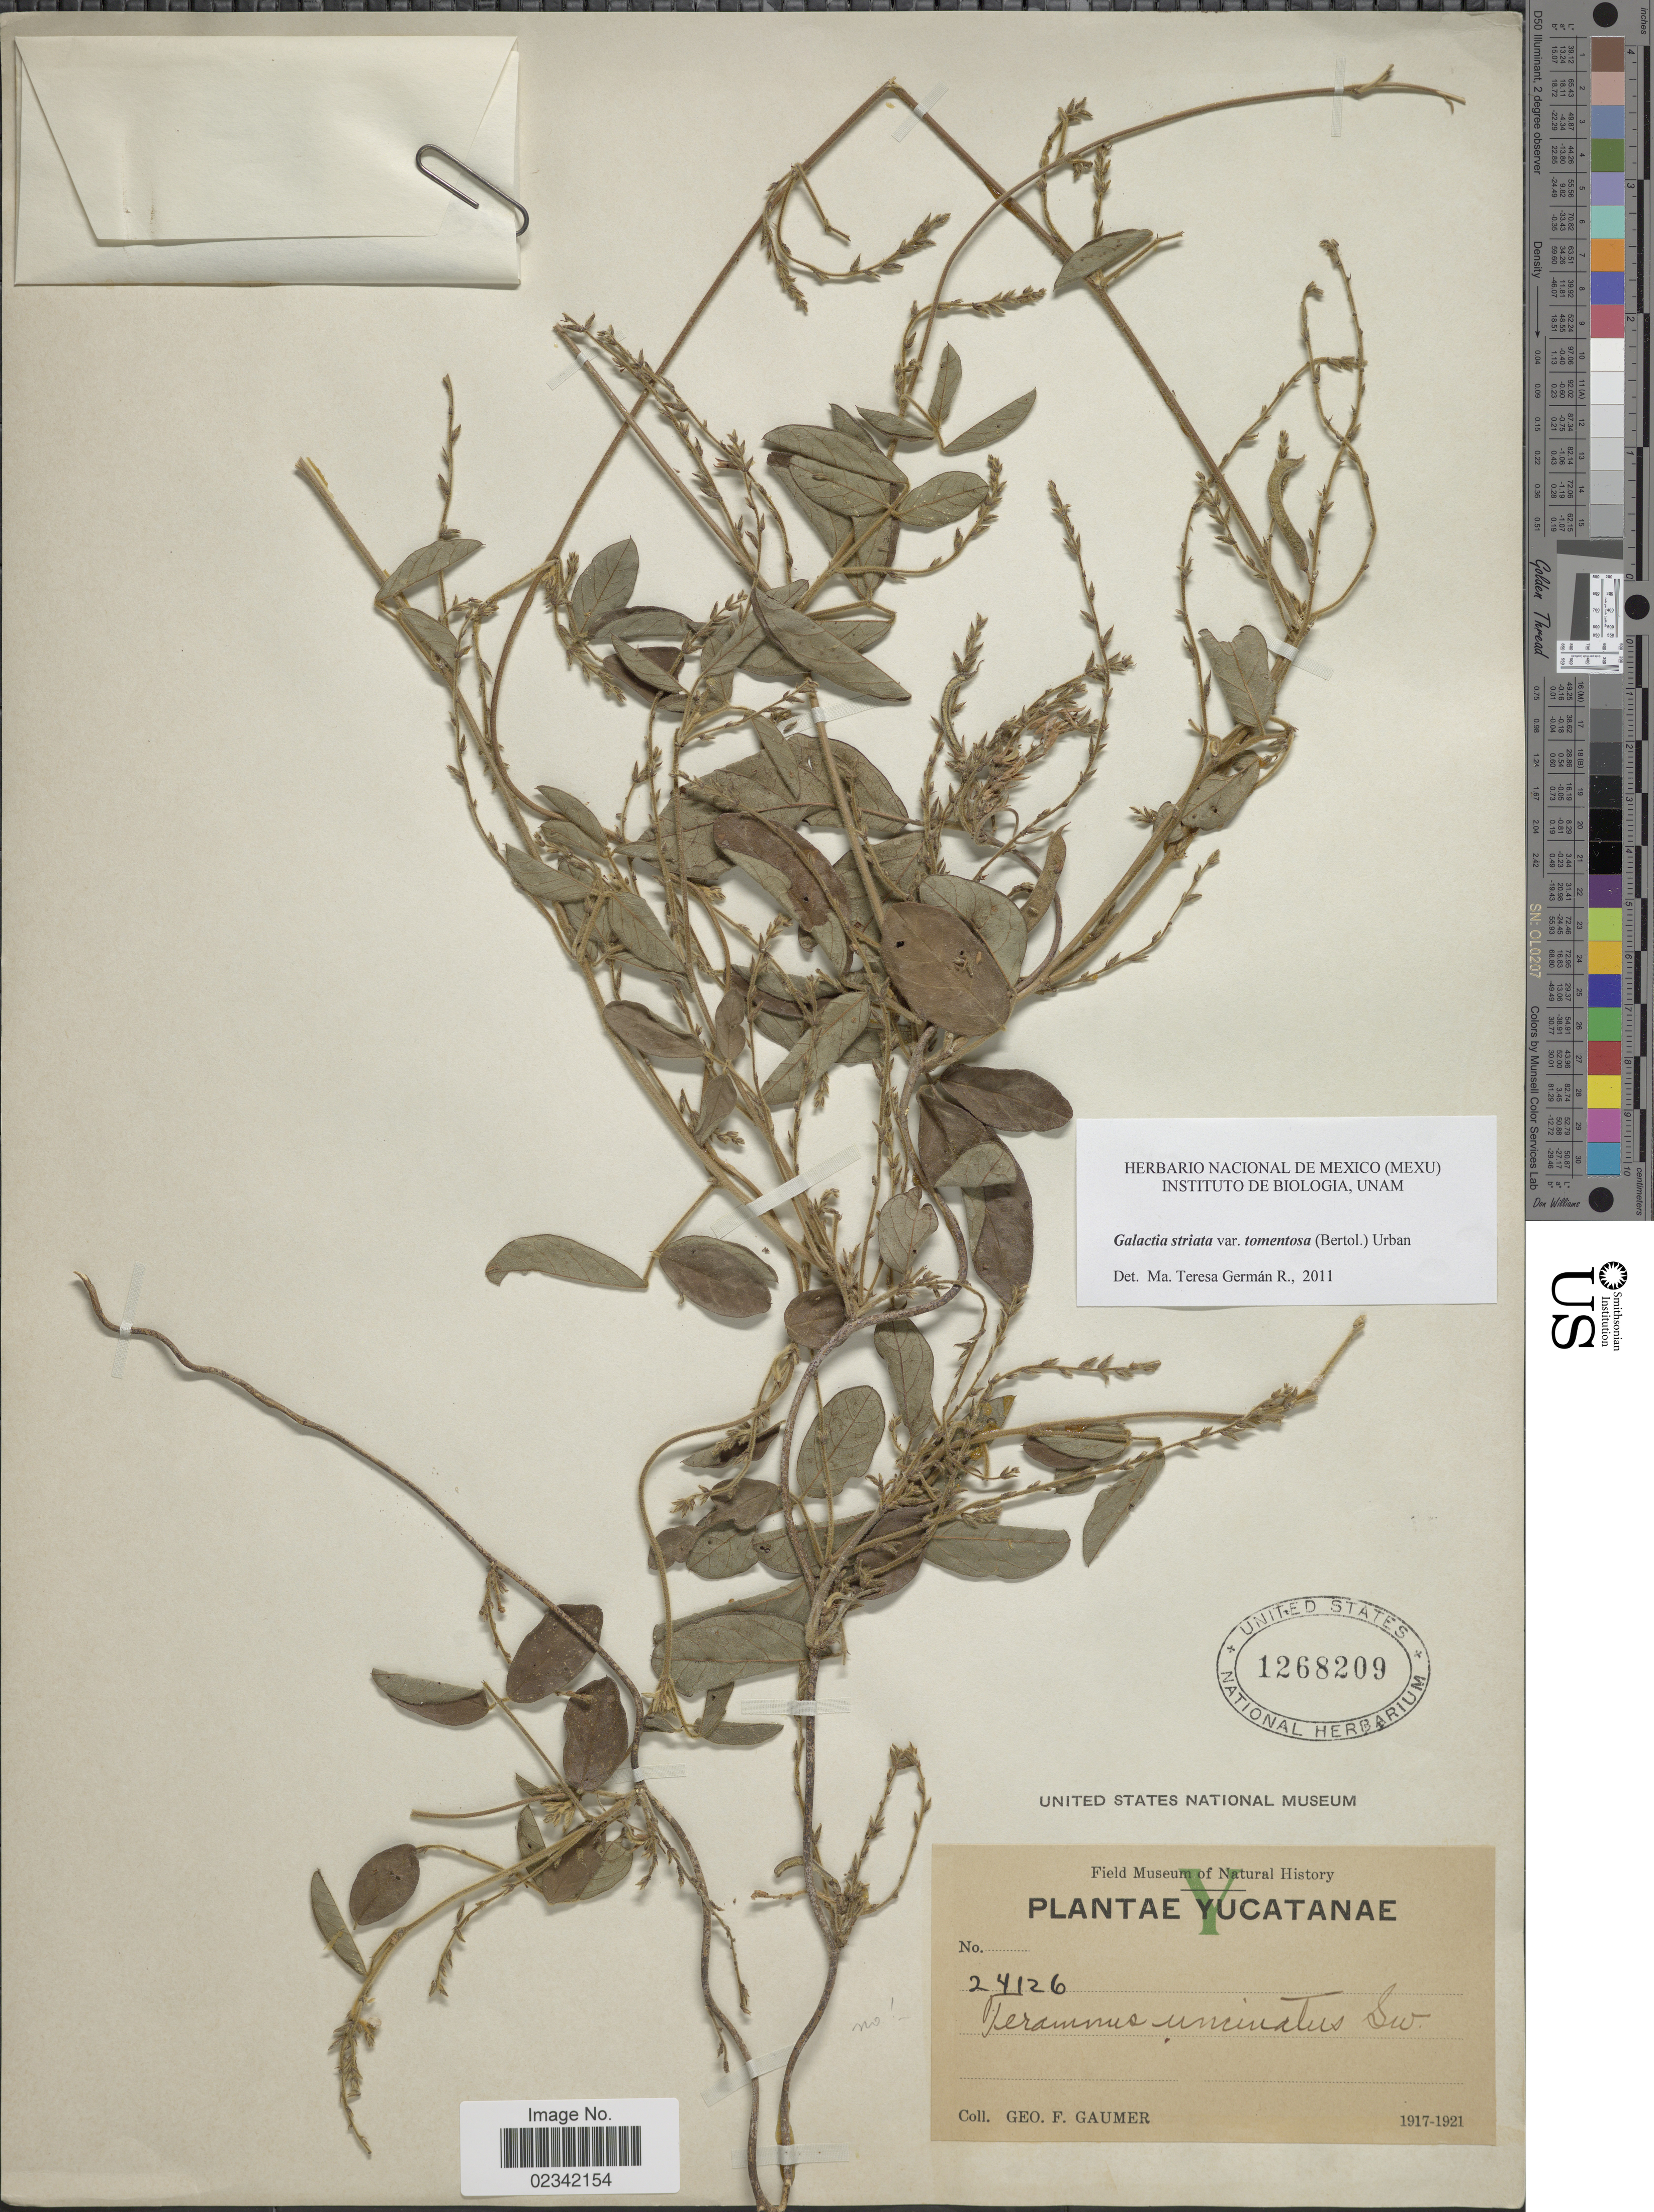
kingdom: Plantae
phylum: Tracheophyta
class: Magnoliopsida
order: Fabales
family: Fabaceae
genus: Galactia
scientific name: Galactia striata var. tomentosa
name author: (Bertol.) Urb.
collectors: G. F. Gaumer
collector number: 24126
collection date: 1917/1921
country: Mexico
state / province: Yucatán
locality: Yucatanae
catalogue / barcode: US 1268209